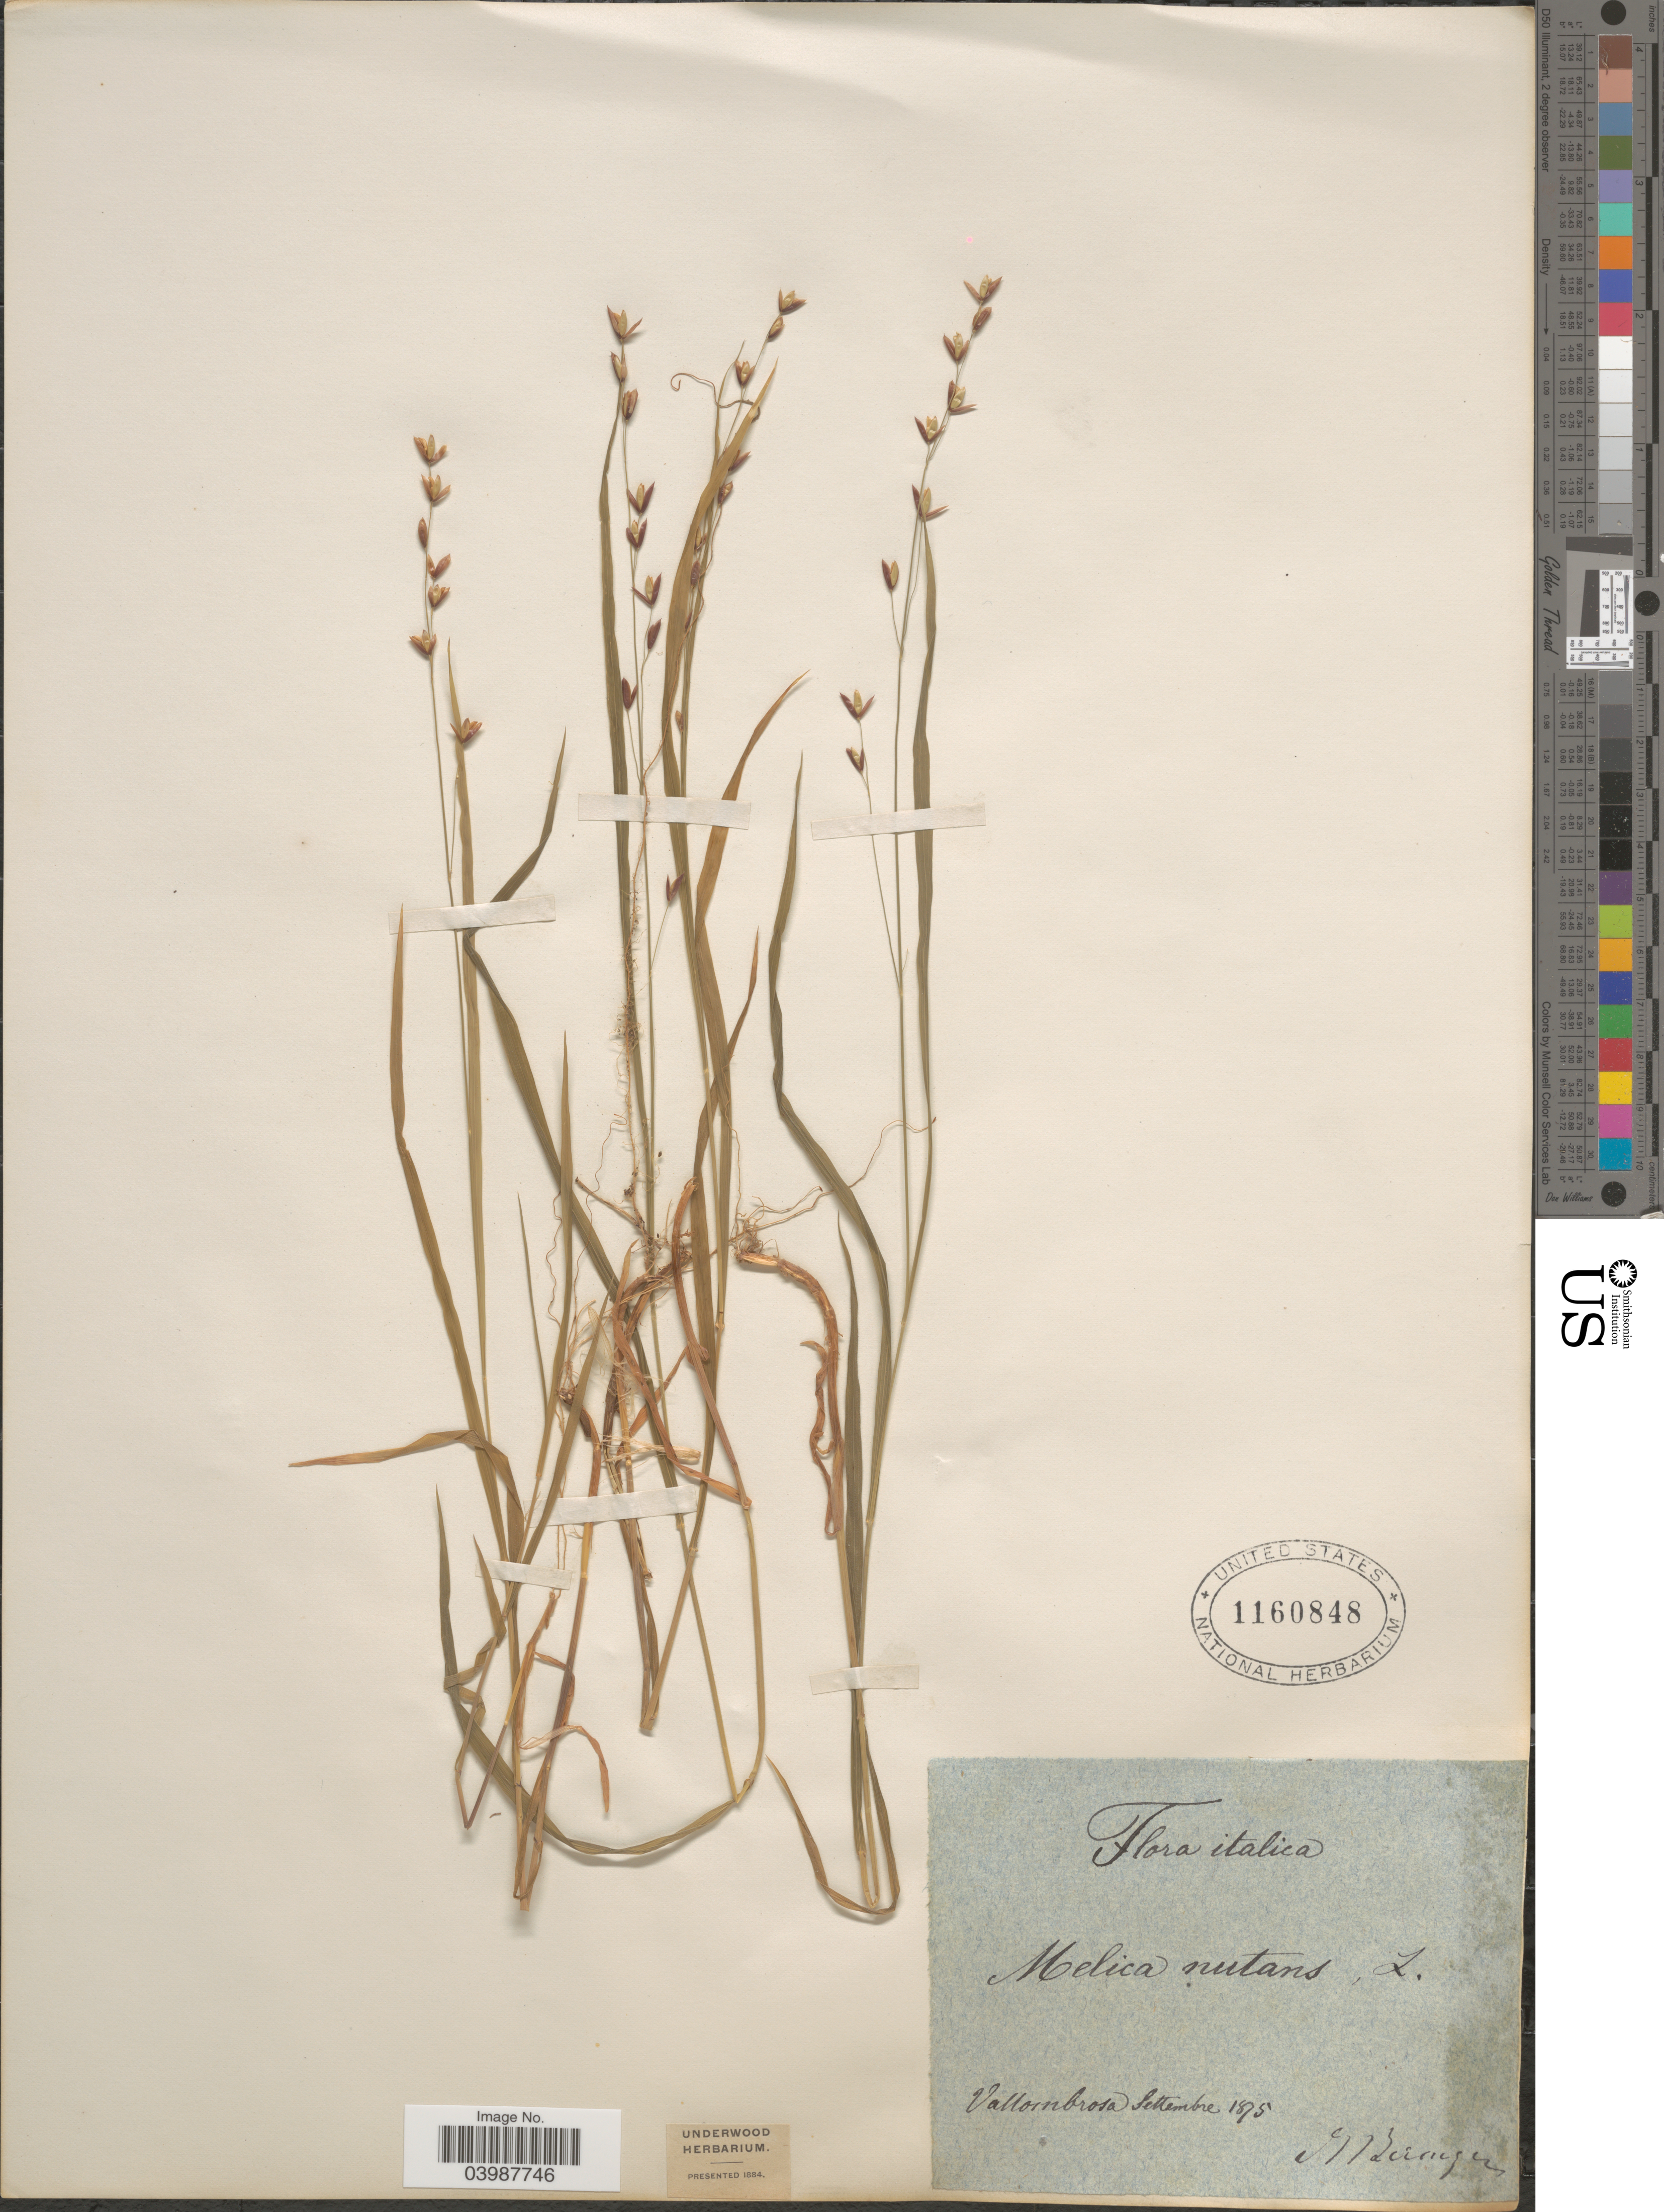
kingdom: Plantae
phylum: Tracheophyta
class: Liliopsida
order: Poales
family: Poaceae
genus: Melica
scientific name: Melica nutans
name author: L.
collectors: G. Berenger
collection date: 1875-09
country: Italy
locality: Vallornbrosa. Italica.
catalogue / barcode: US 1160848